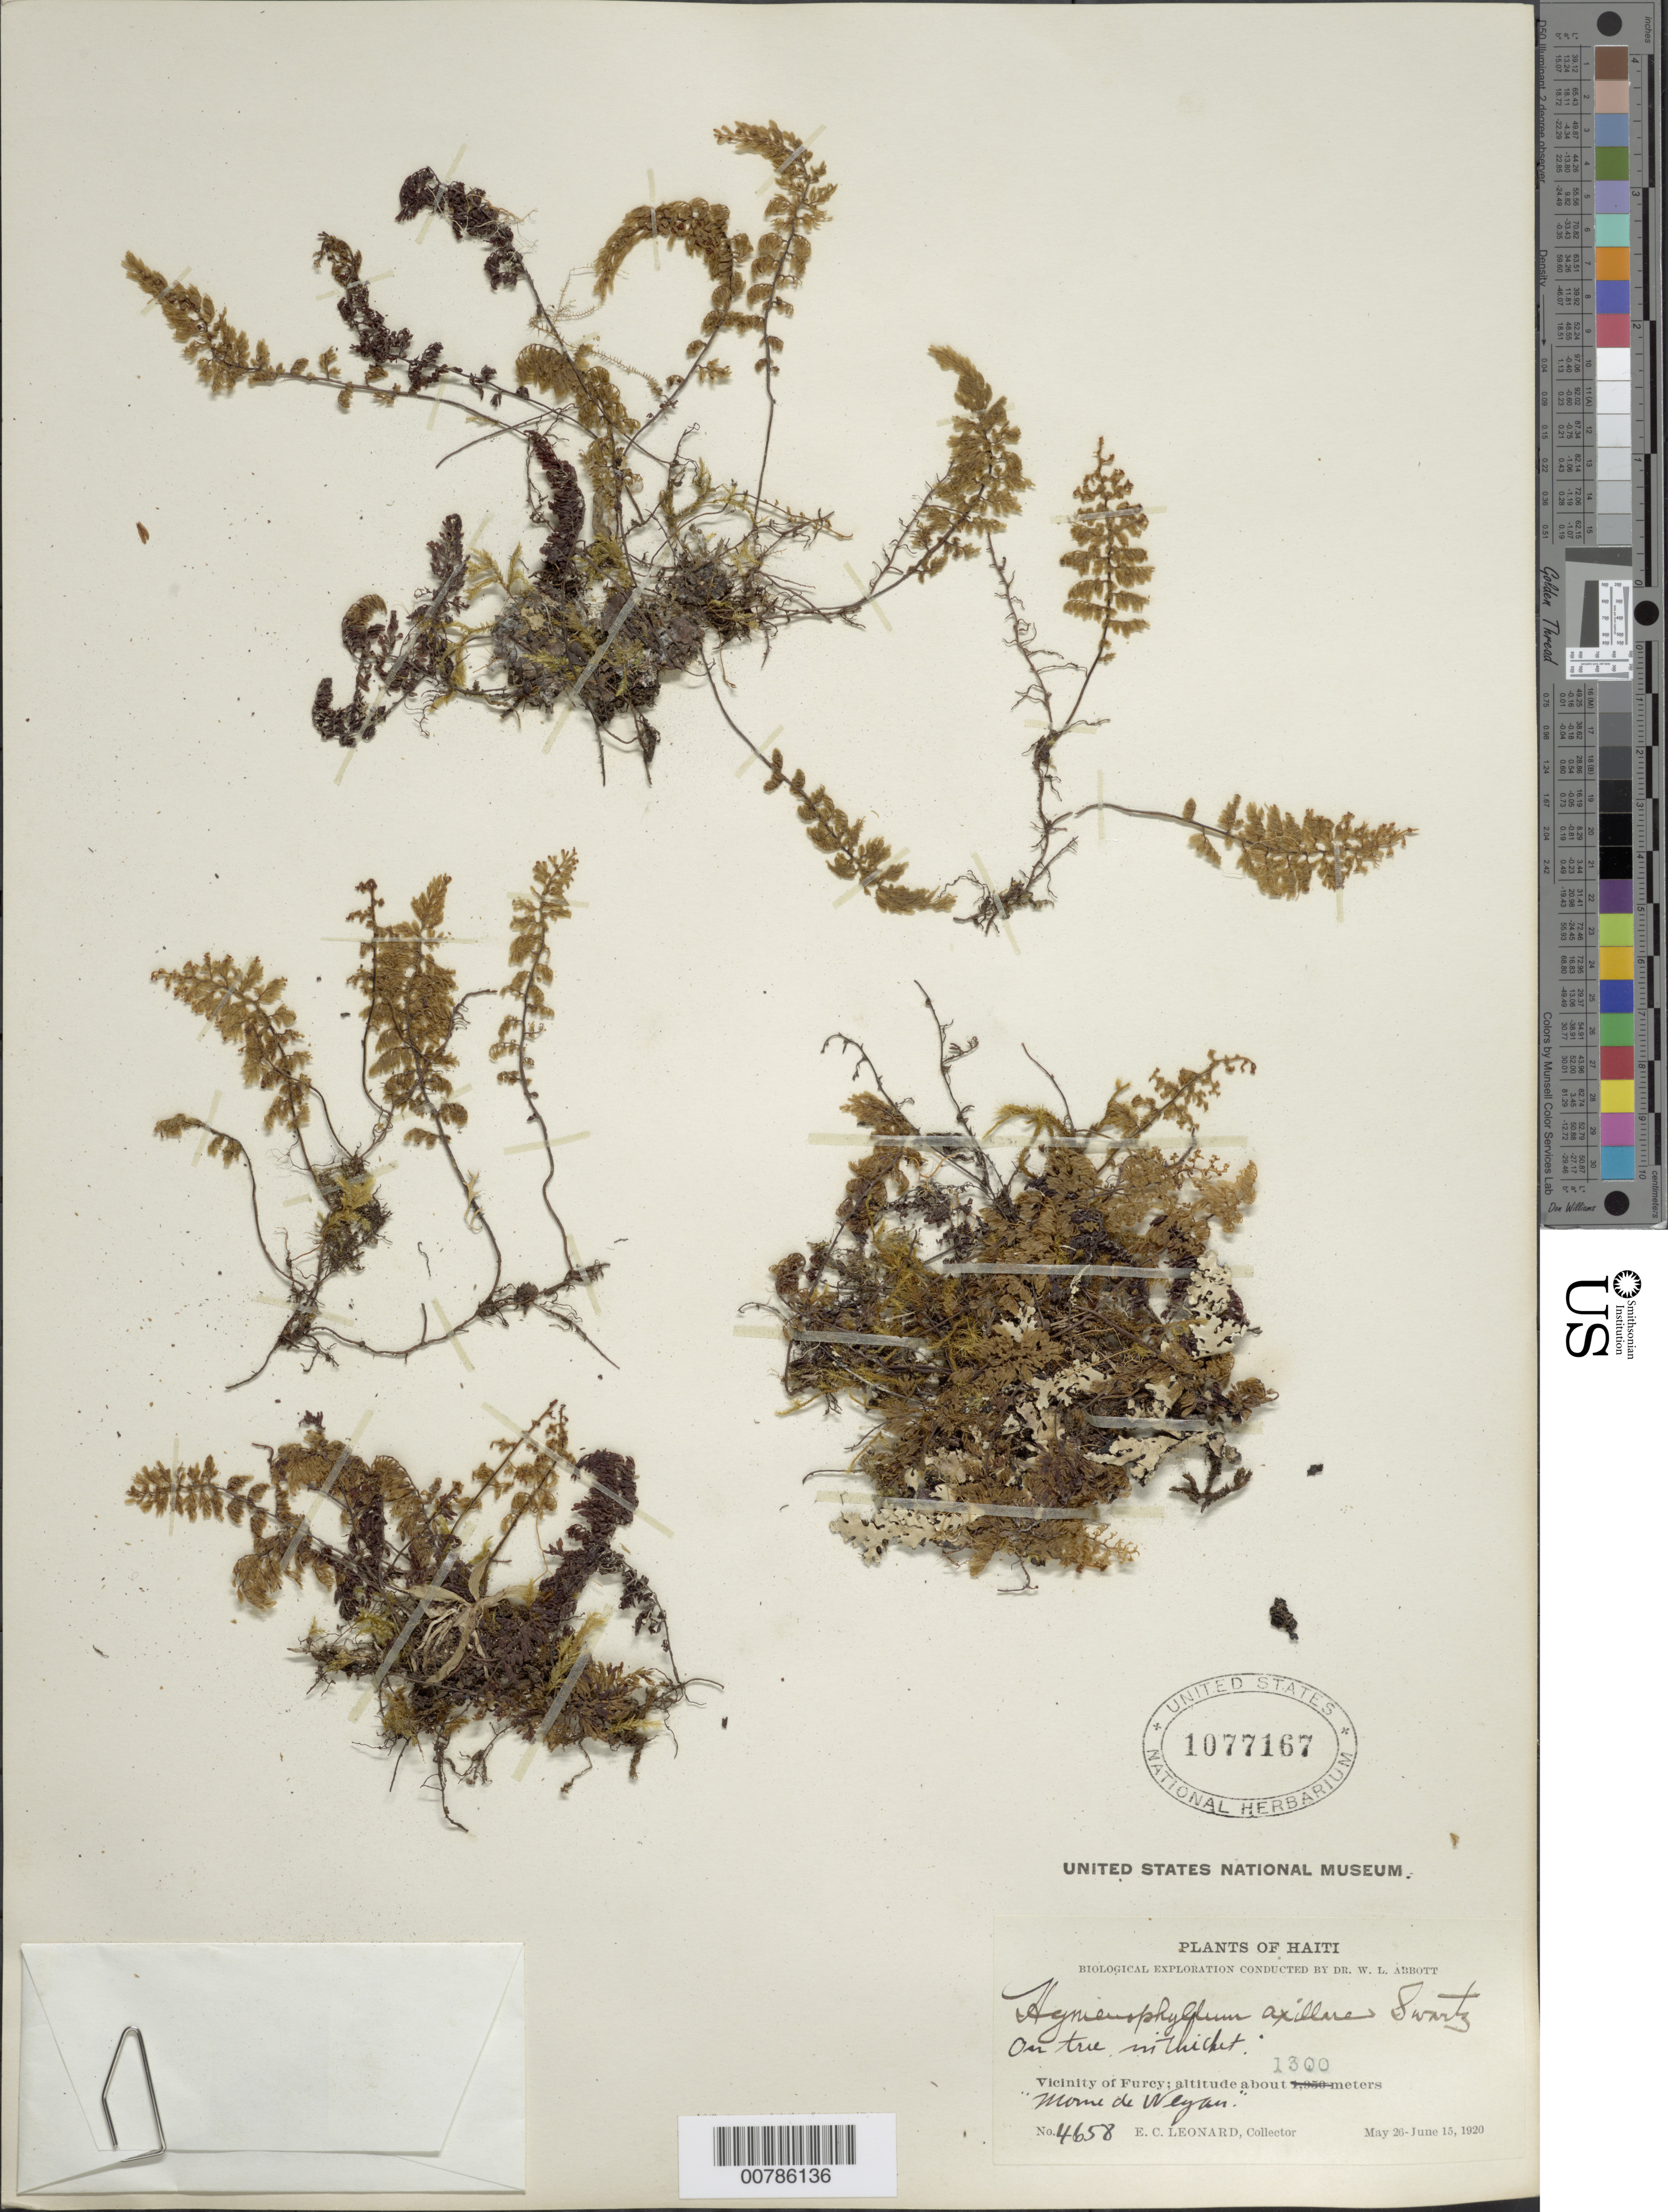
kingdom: Plantae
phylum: Tracheophyta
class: Polypodiopsida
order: Hymenophyllales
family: Hymenophyllaceae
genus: Hymenophyllum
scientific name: Hymenophyllum axillare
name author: Sw.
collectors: E. C. Leonard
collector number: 4658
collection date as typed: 26 May 1920 05 Jun 1920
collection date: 1920-05-26/1920-06-05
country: Haiti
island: Hispaniola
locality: Furcy, vicinity; Morne de Weyan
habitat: On tree in thicket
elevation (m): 1300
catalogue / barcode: US 1077167